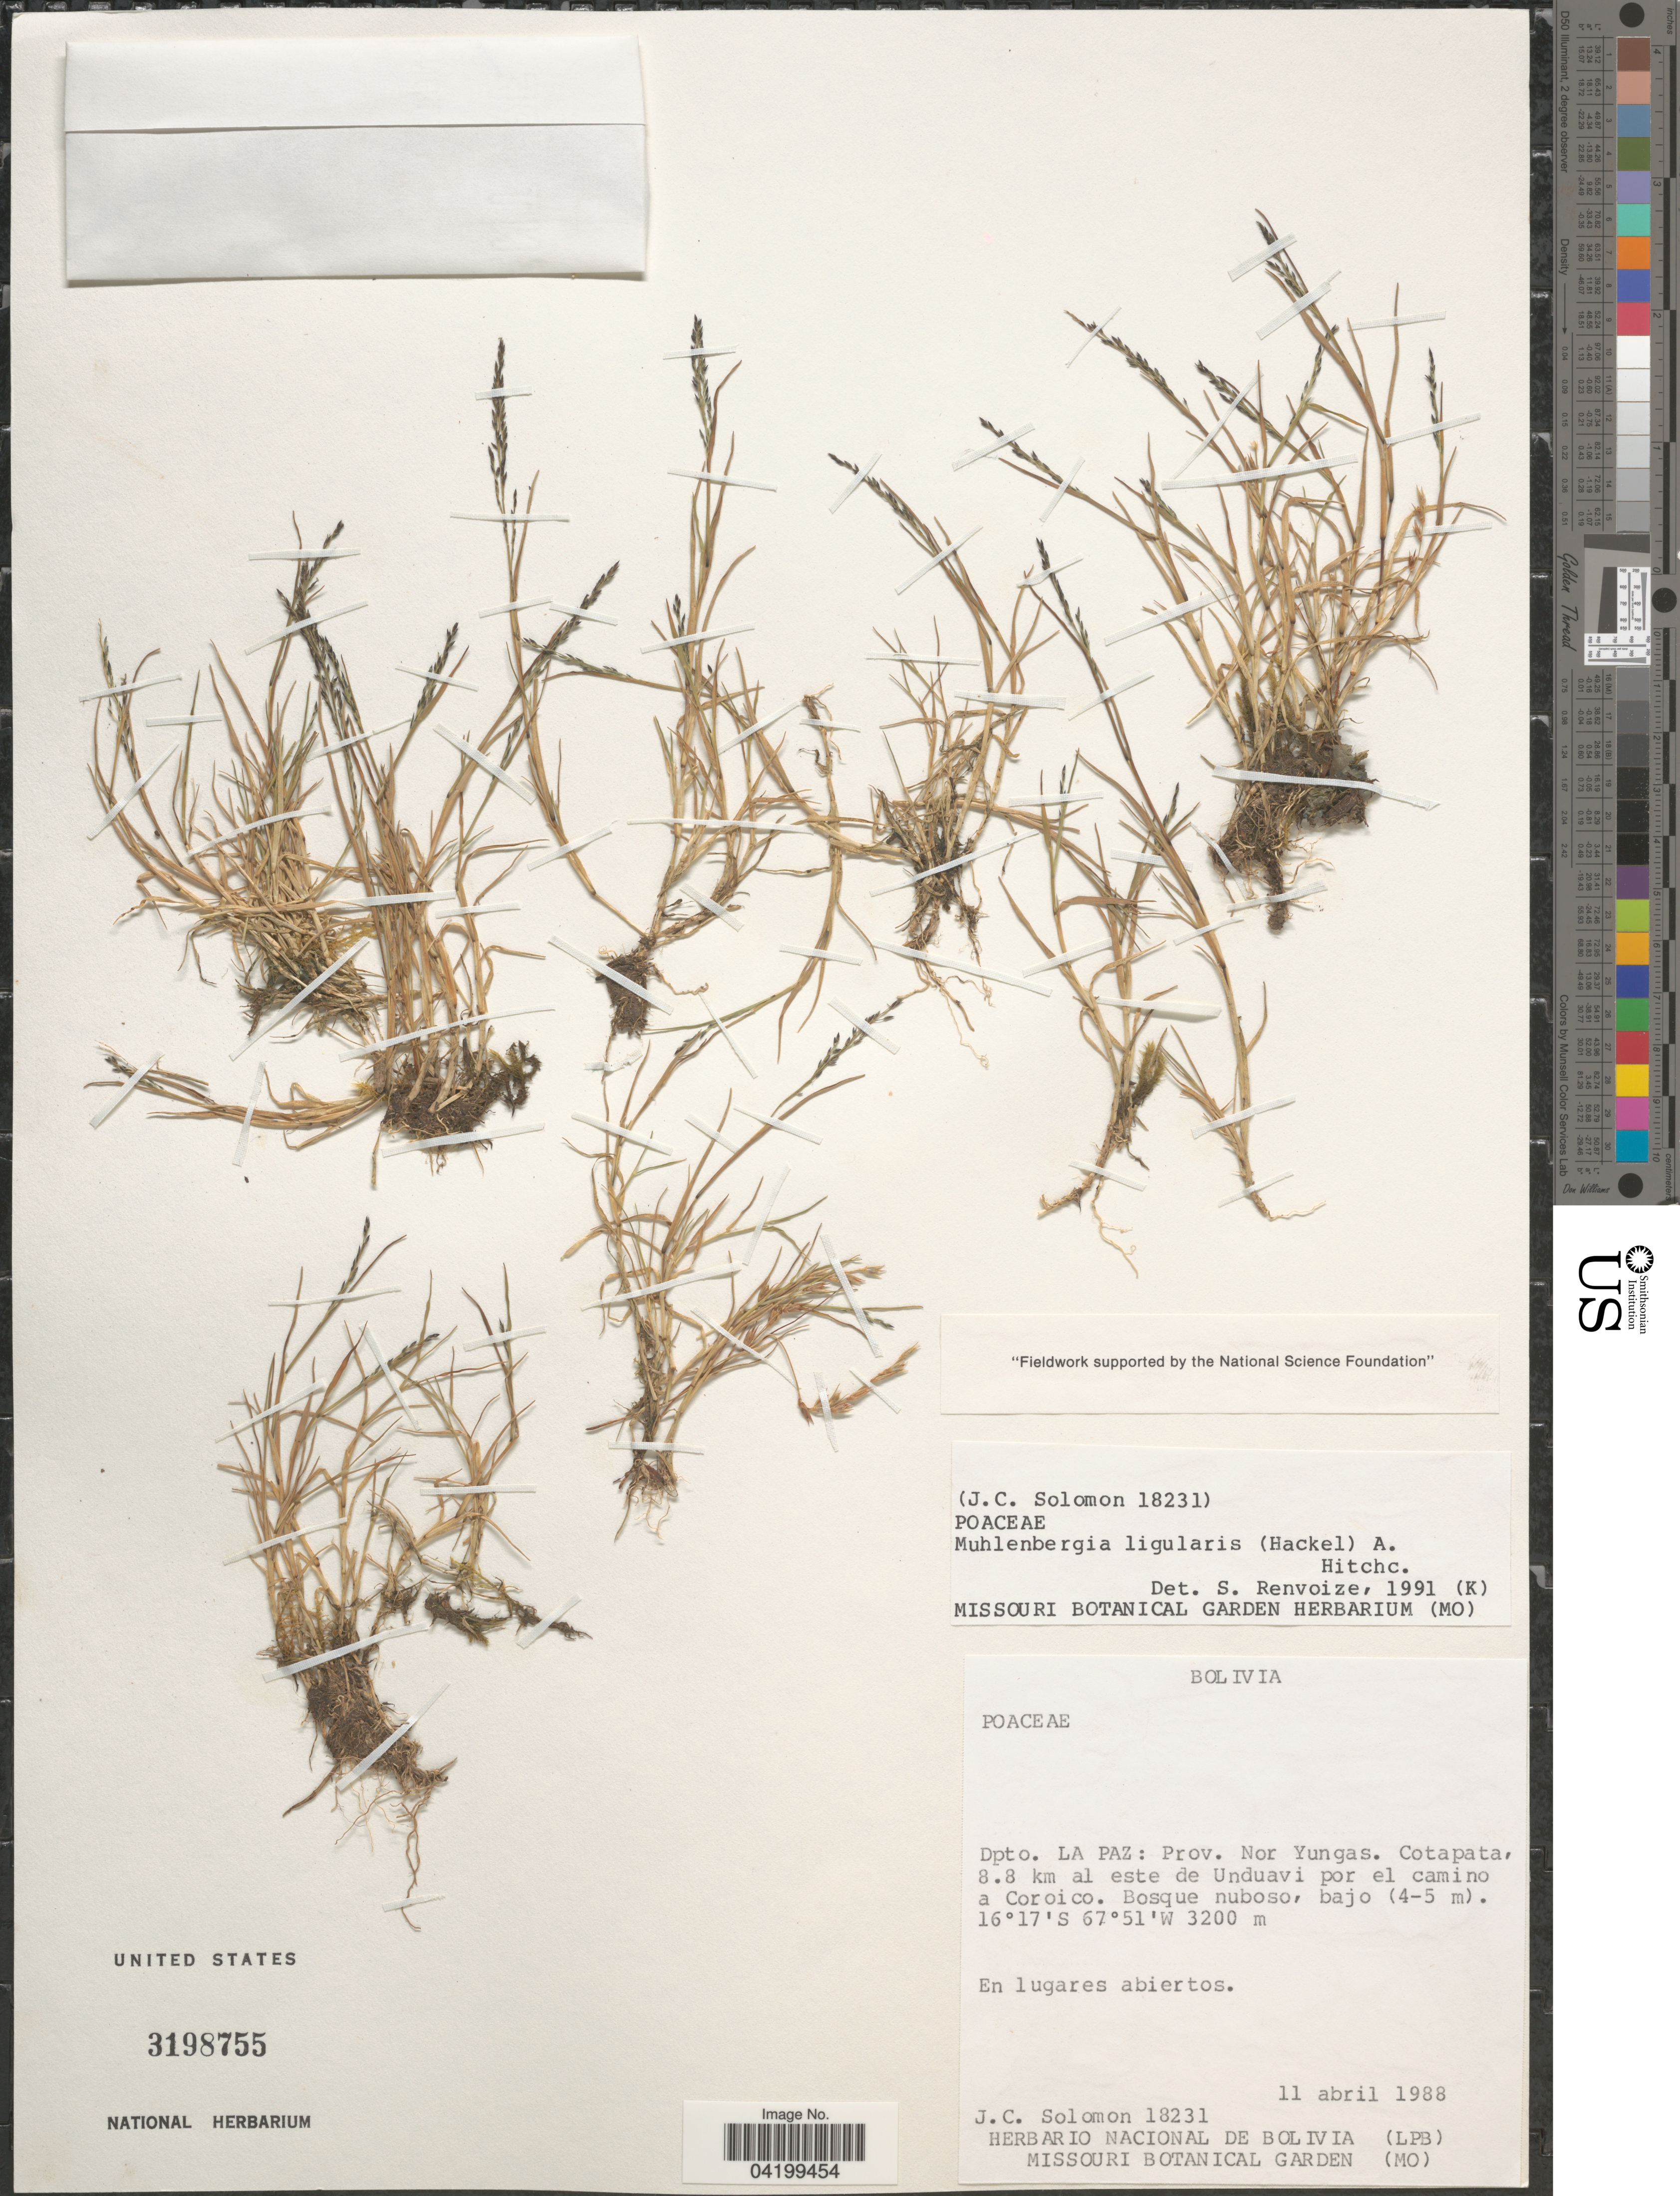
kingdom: Plantae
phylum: Tracheophyta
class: Liliopsida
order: Poales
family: Poaceae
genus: Muhlenbergia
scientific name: Muhlenbergia ligularis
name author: (Hack.) Hitchc.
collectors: J. C. Solomon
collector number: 18231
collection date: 1988-04-11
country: Bolivia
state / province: La Paz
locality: Dpto. La Paz: Prov. Nor Yungas. Cotapata, 8.8 km al este de Unduavi por el camino a Coroico.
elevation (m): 3200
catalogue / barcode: US 3198755